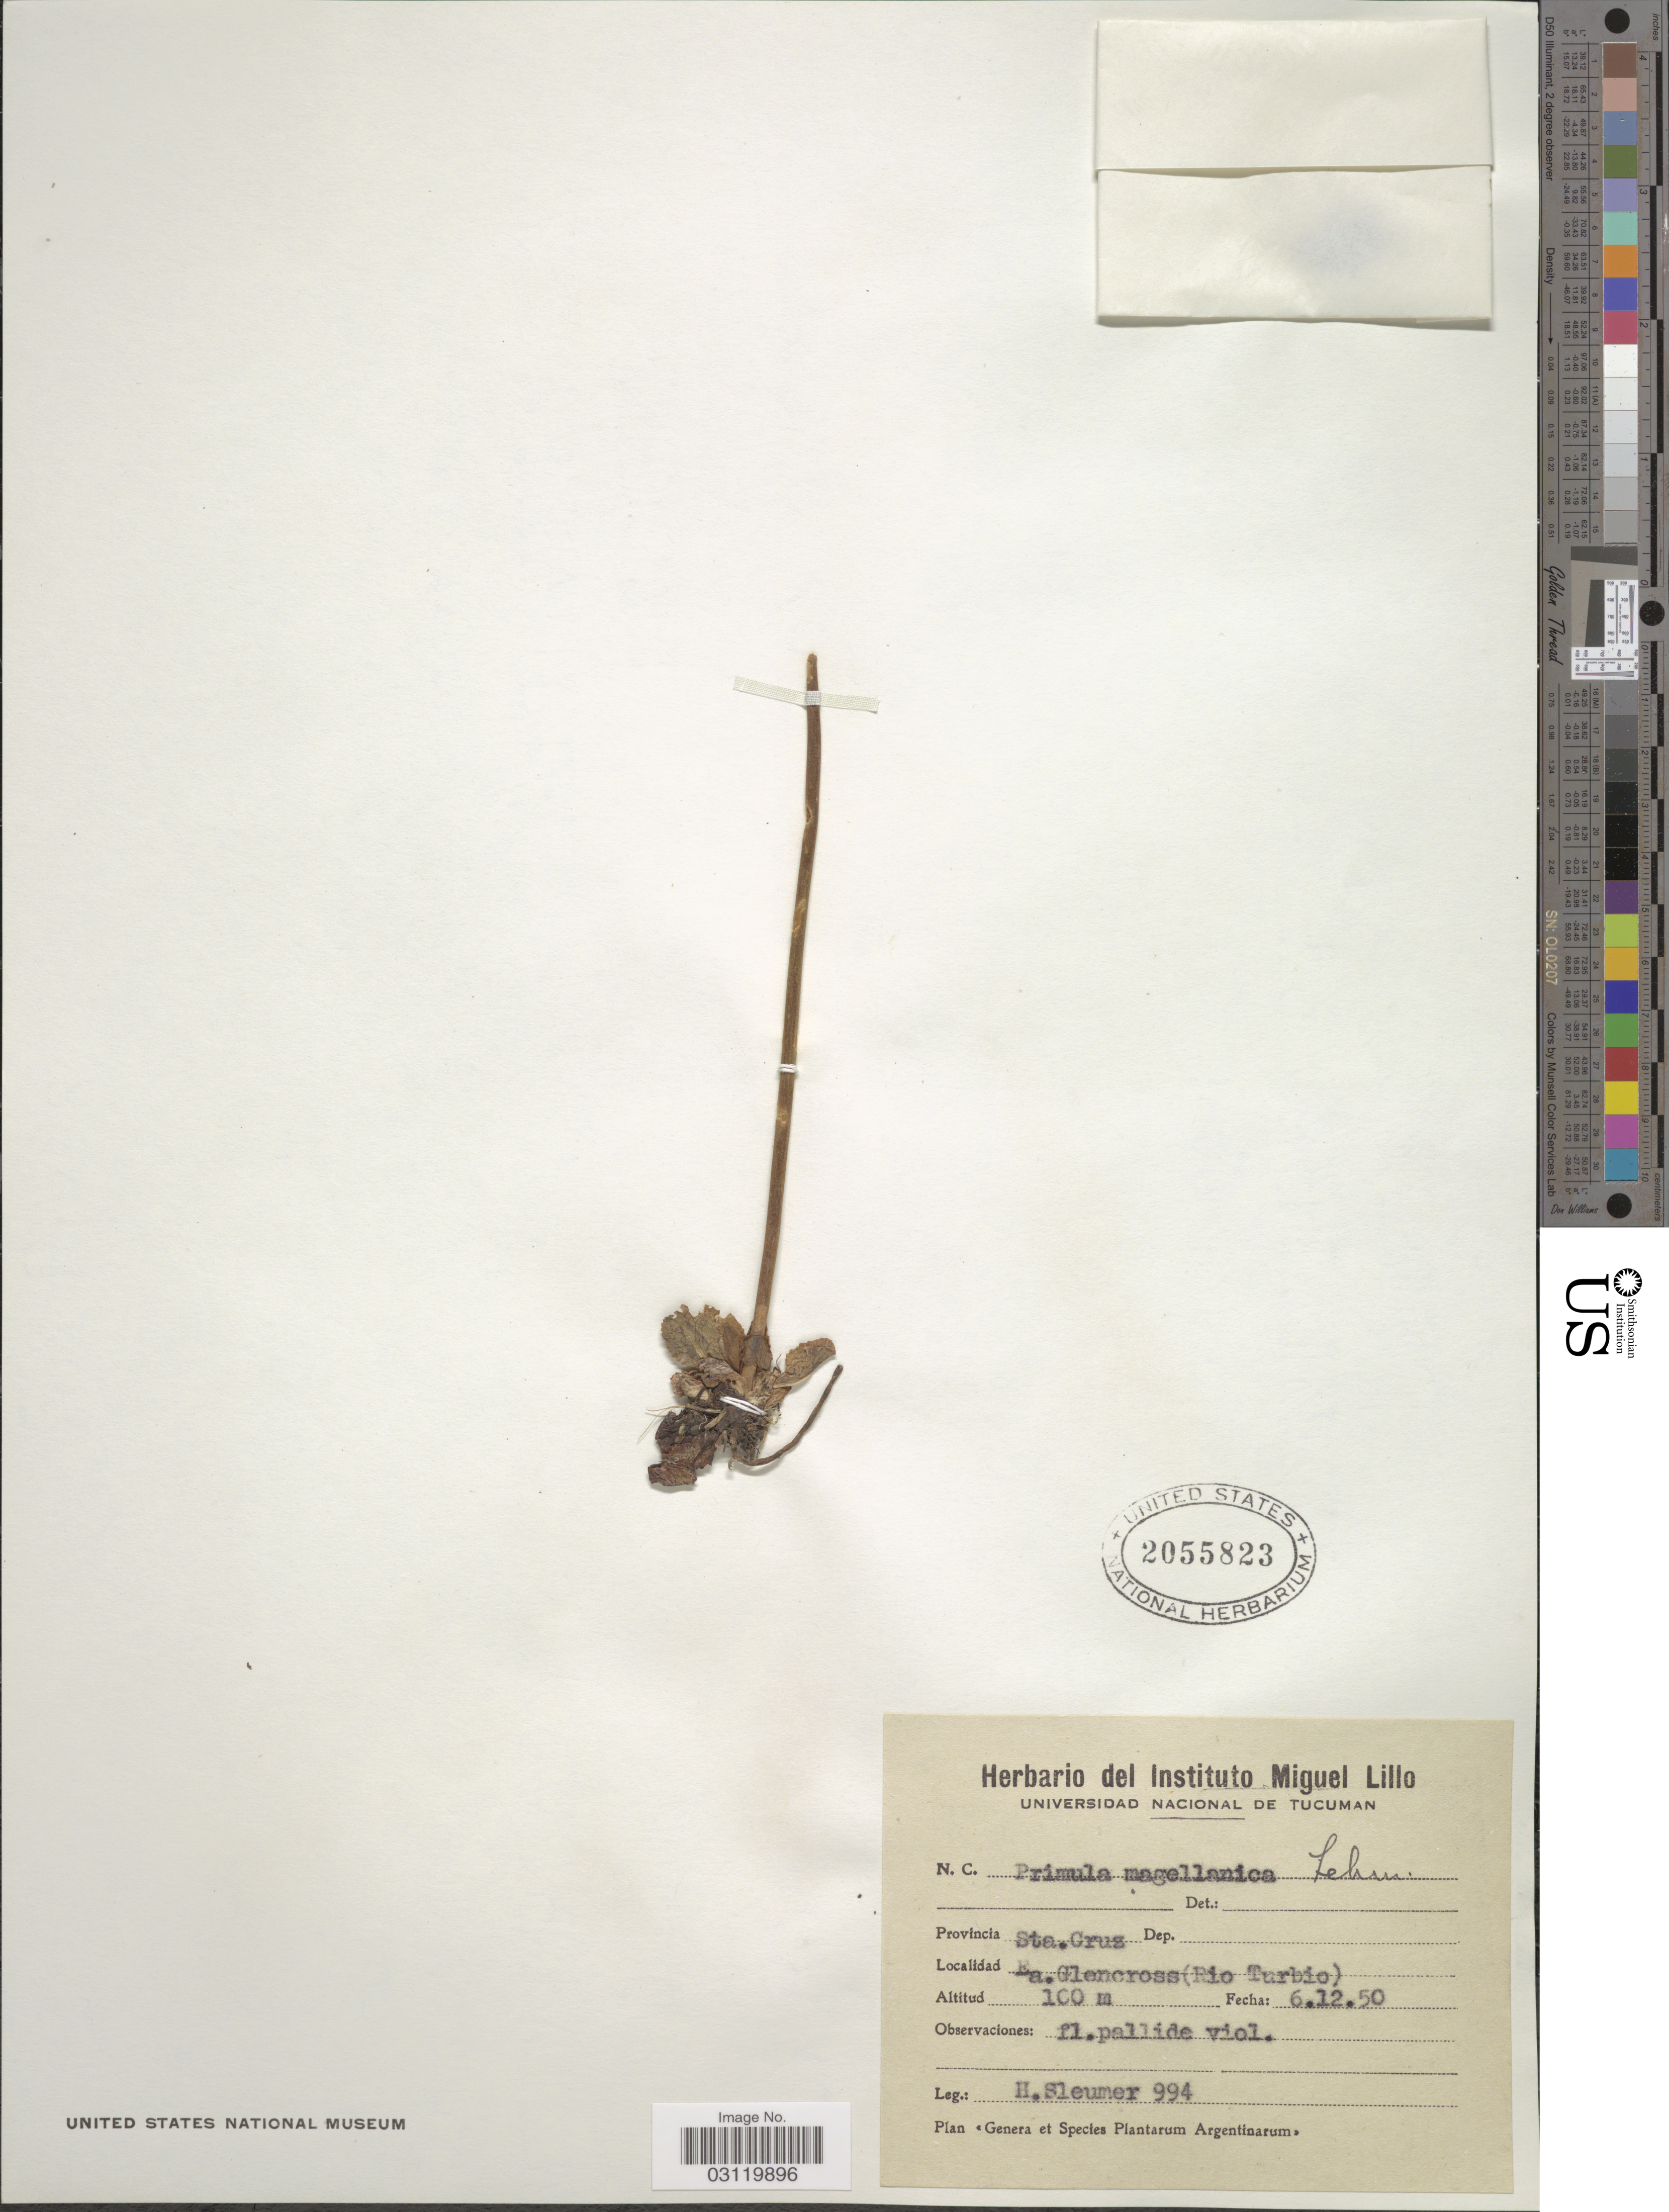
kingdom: Plantae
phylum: Tracheophyta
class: Magnoliopsida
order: Ericales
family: Primulaceae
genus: Primula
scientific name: Primula magellanica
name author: Lehm.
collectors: H. O. Sleumer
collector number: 994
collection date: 1950-12-06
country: Argentina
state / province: Santa Cruz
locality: Provincia Sta. Cruz, Ea. Glencross (Rio Turbio).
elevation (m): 100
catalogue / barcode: US 2055823